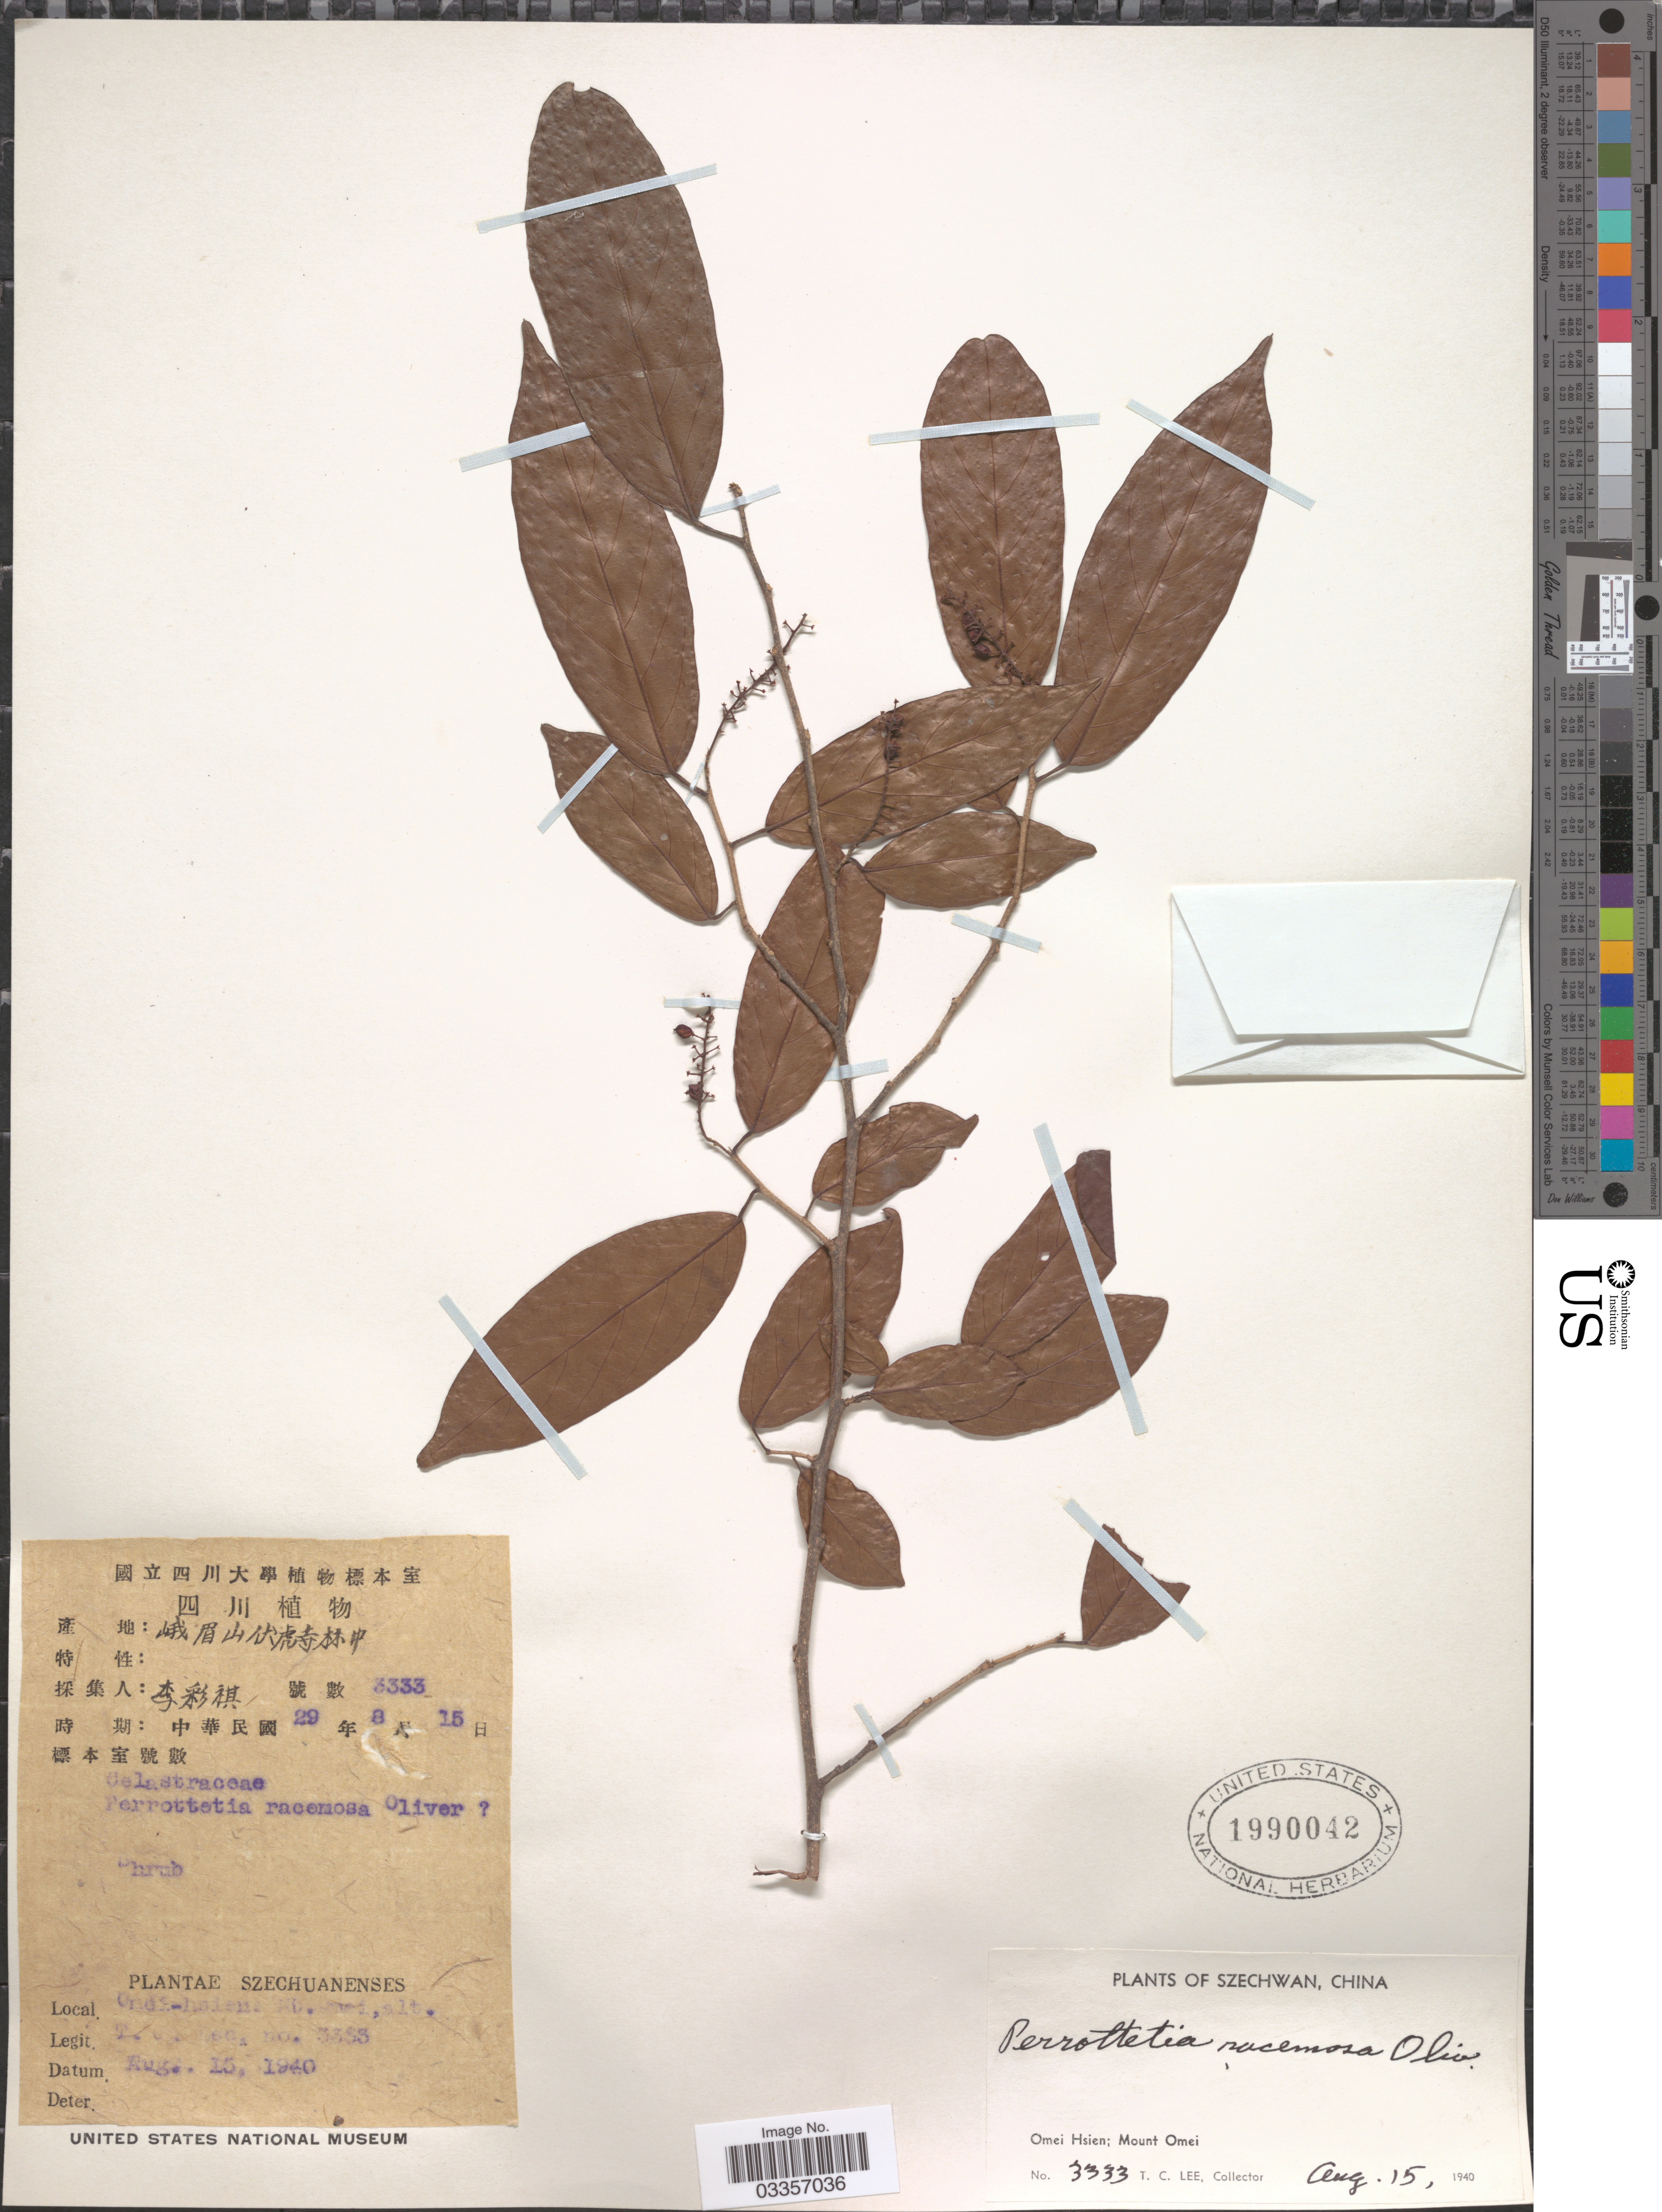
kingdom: Plantae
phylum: Tracheophyta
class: Magnoliopsida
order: Huerteales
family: Dipentodontaceae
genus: Perrottetia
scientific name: Perrottetia racemosa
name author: (Oliv.) Loes.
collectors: T. Lee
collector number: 3333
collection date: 1940-08-15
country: China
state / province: Sichuan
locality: Szechwan, Omei Hsien; Mount Omei.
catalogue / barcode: US 1990042